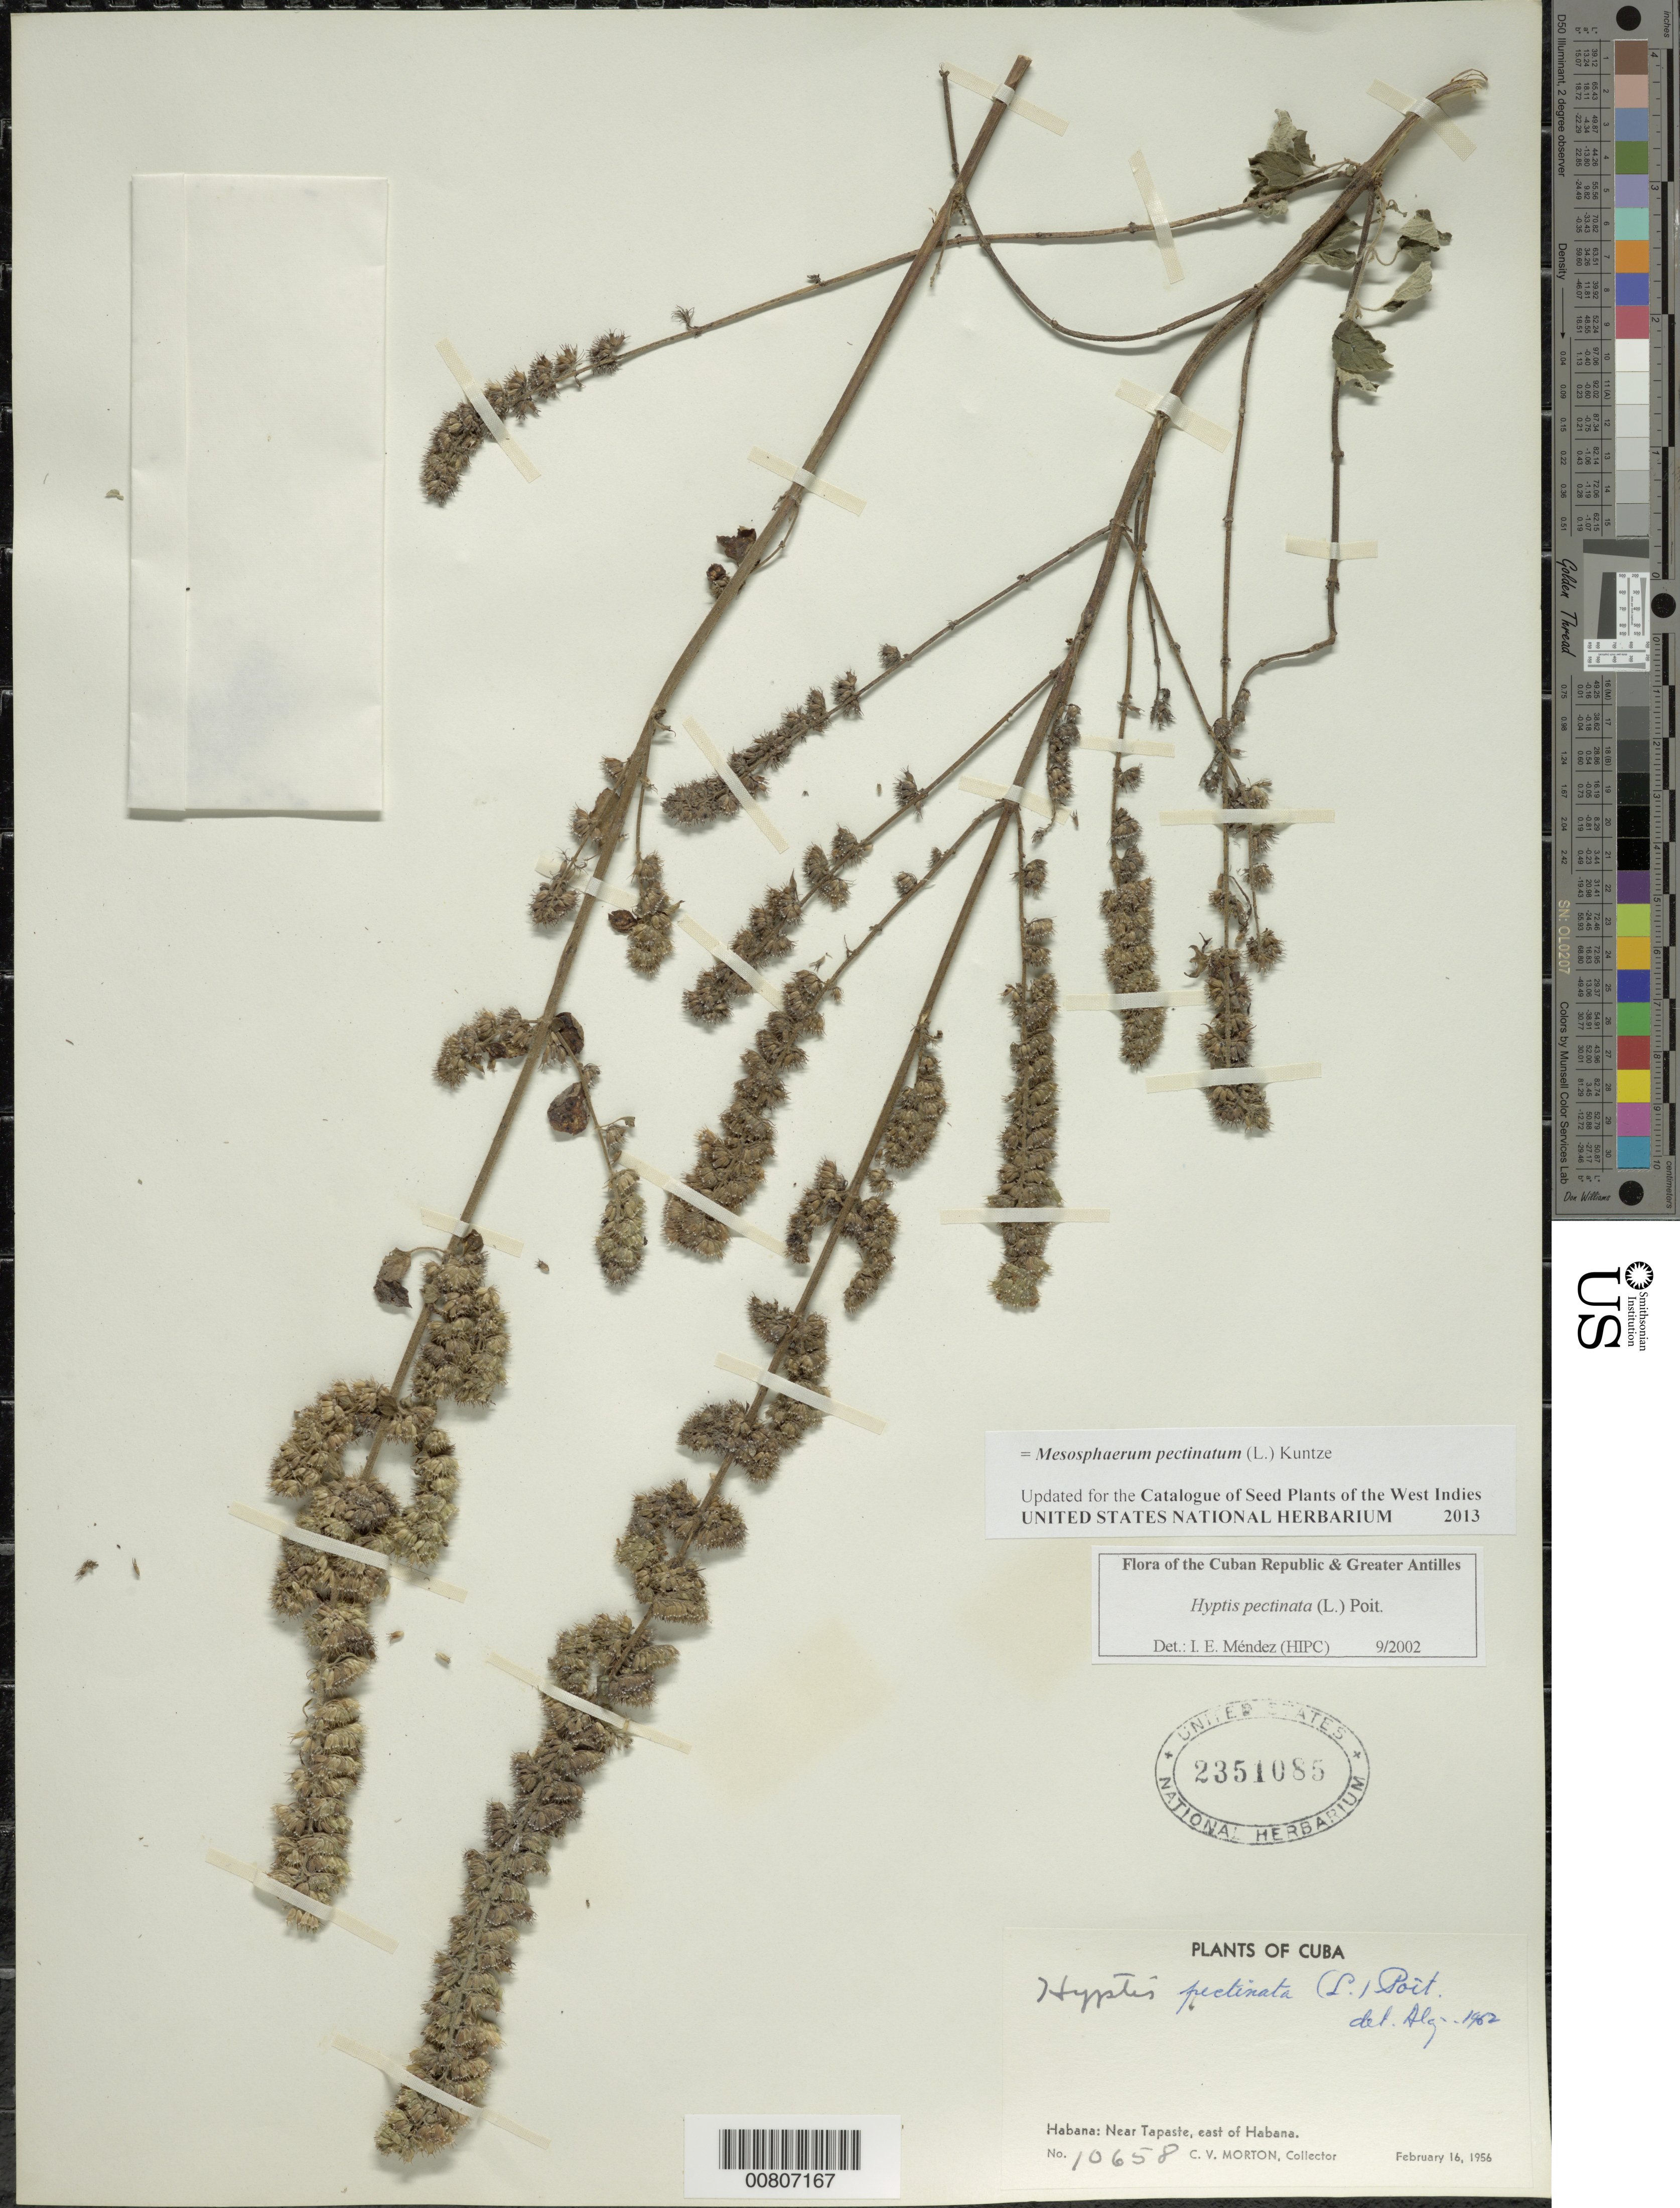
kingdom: Plantae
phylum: Tracheophyta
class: Magnoliopsida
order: Lamiales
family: Lamiaceae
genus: Hyptis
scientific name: Hyptis pectinata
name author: (L.) Poit.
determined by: Méndez, Isidro E., (HIPC)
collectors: C. V. Morton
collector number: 10658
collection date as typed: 16 Feb 1956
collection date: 1956-02-16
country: Cuba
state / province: La Habana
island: Cuba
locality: Tapaste, E of Habana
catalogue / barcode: US 2351085